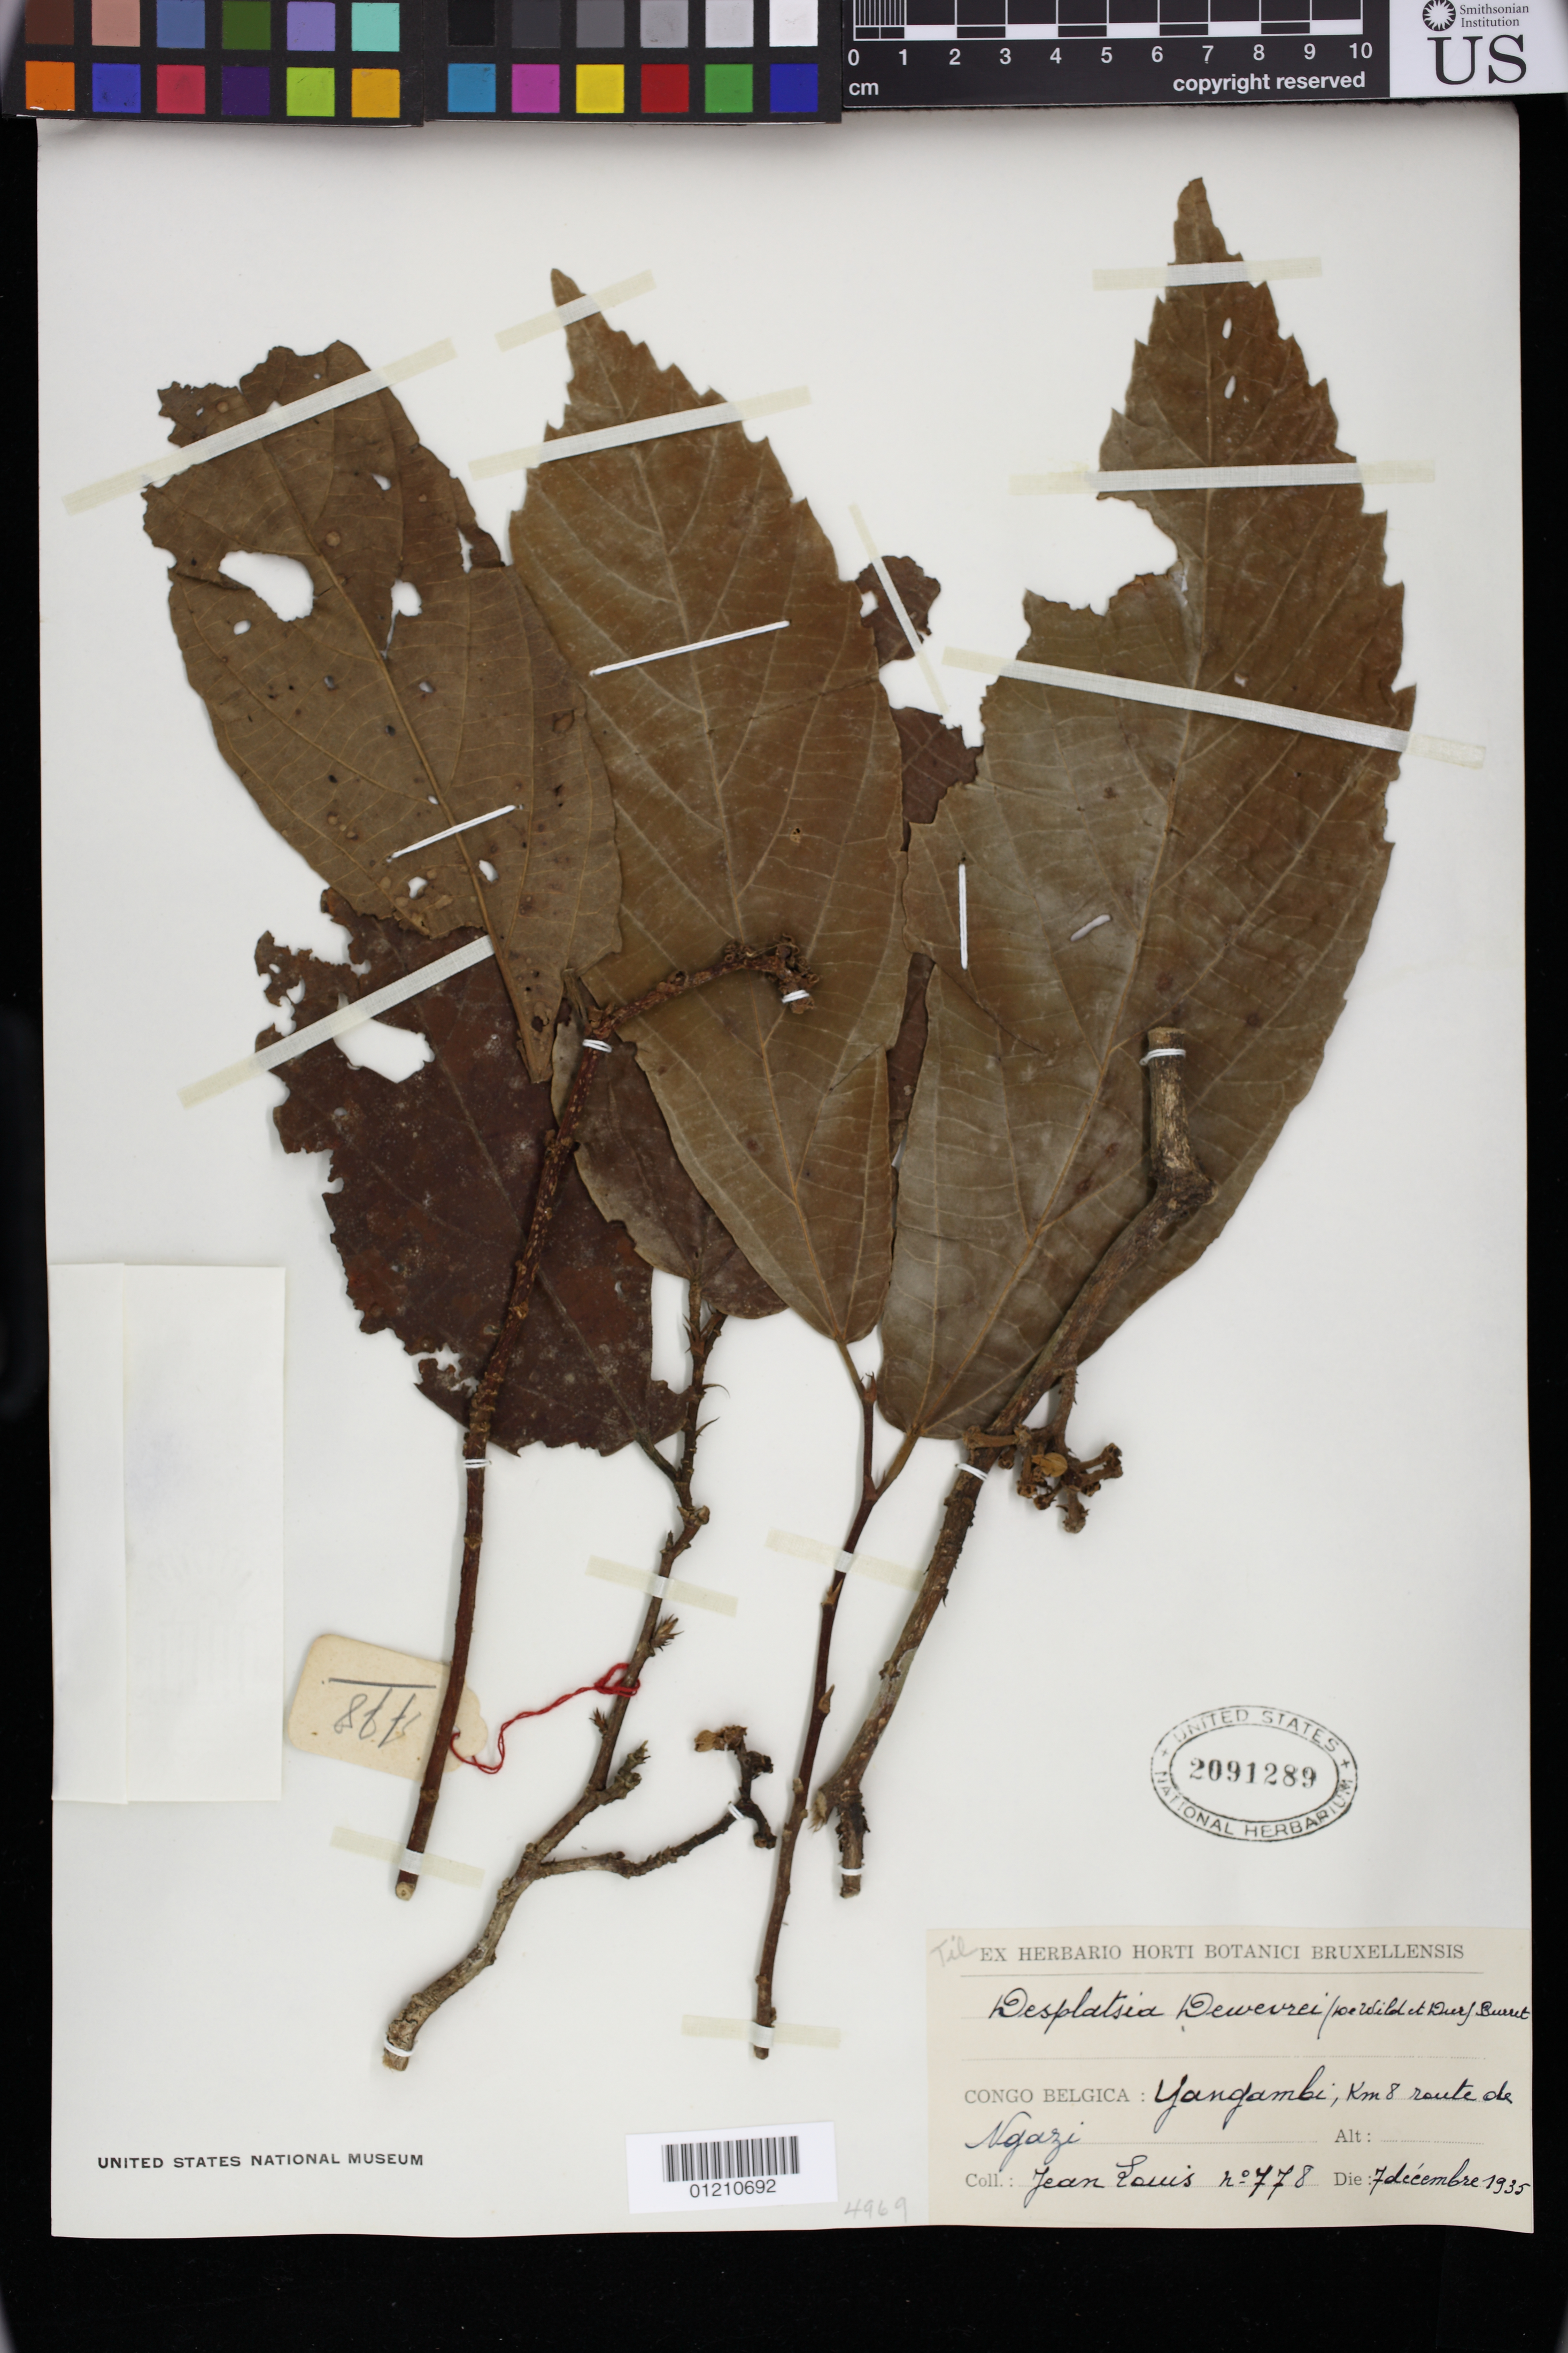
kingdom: Plantae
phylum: Tracheophyta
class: Magnoliopsida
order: Malvales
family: Malvaceae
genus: Desplatsia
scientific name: Desplatsia dewevrei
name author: (De Wild. & Durand) Burret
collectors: J. Louis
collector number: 778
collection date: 1935-12-07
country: Congo, Democratic Republic of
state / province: Kasaï-Oriental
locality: Yangambi, Km 8 route de Ngazi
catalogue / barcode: US 2091289